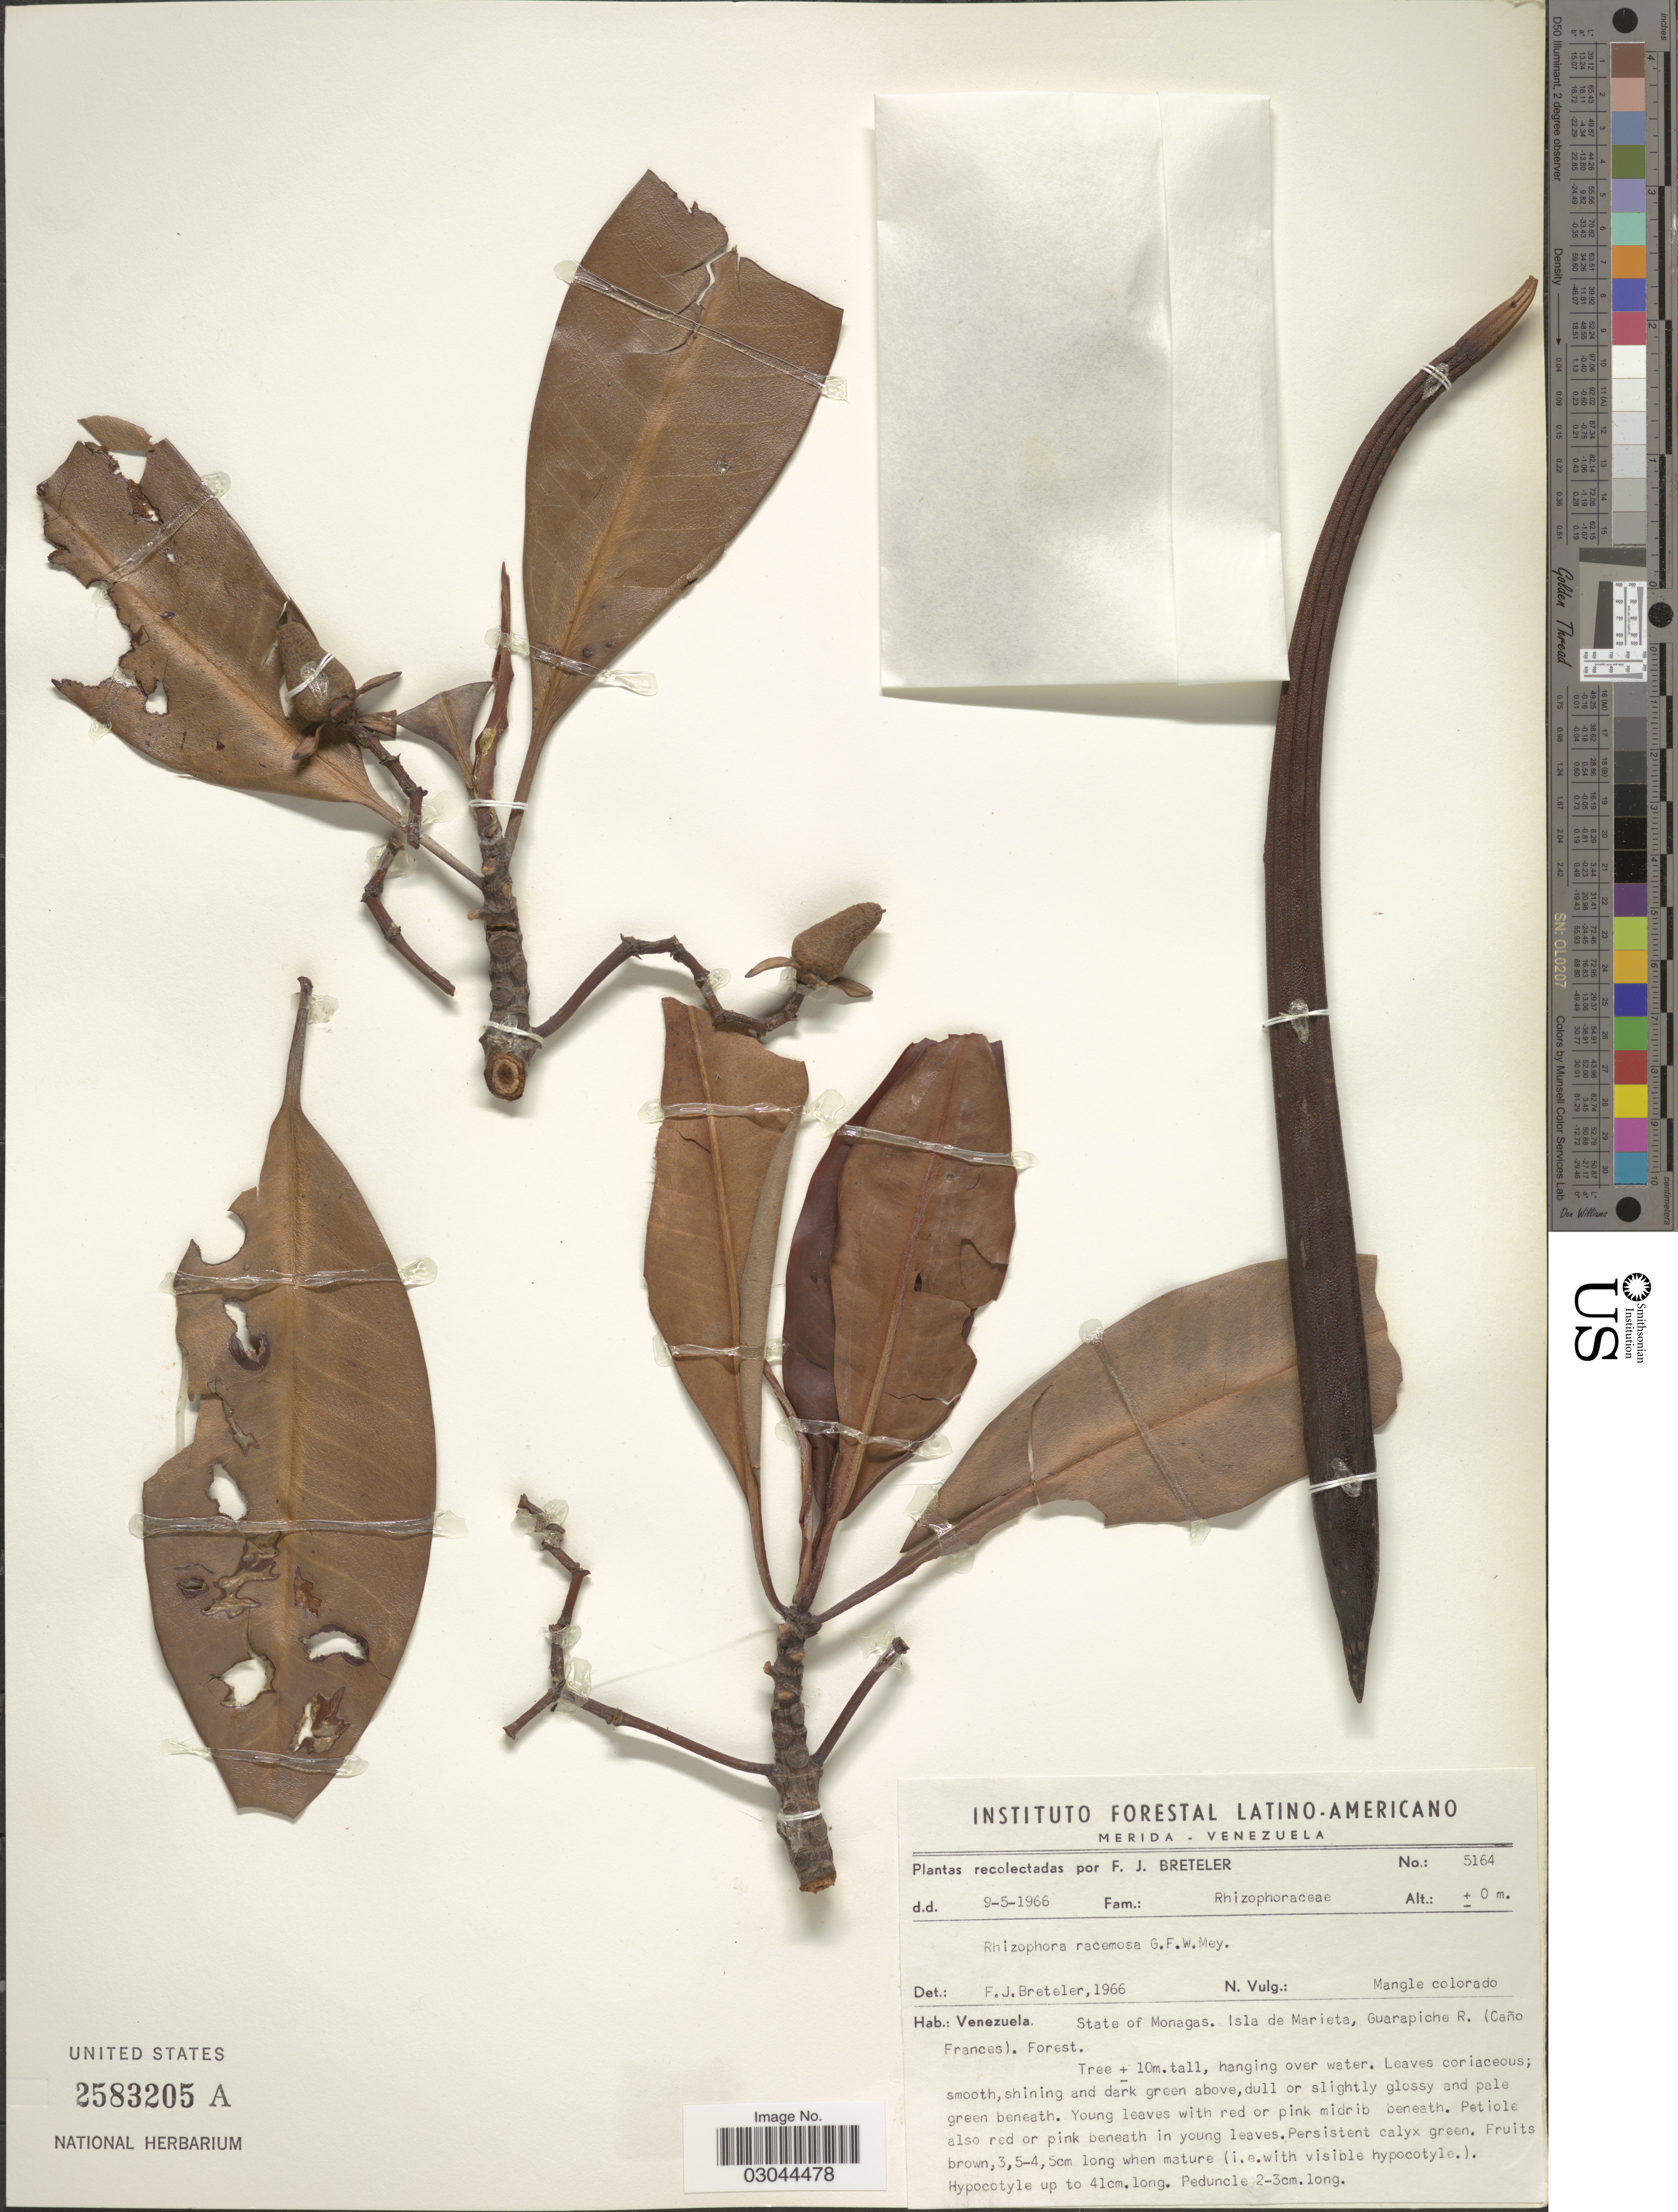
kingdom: Plantae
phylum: Tracheophyta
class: Magnoliopsida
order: Malpighiales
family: Rhizophoraceae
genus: Rhizophora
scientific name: Rhizophora racemosa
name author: G. Mey.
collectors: F. J. Breteler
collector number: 5164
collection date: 1966-05-09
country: Venezuela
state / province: Monagas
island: Marieta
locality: State of Monagas. Isla de Marieta, Guarapiche R. (Caño Frances).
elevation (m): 0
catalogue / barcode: US 2583205A